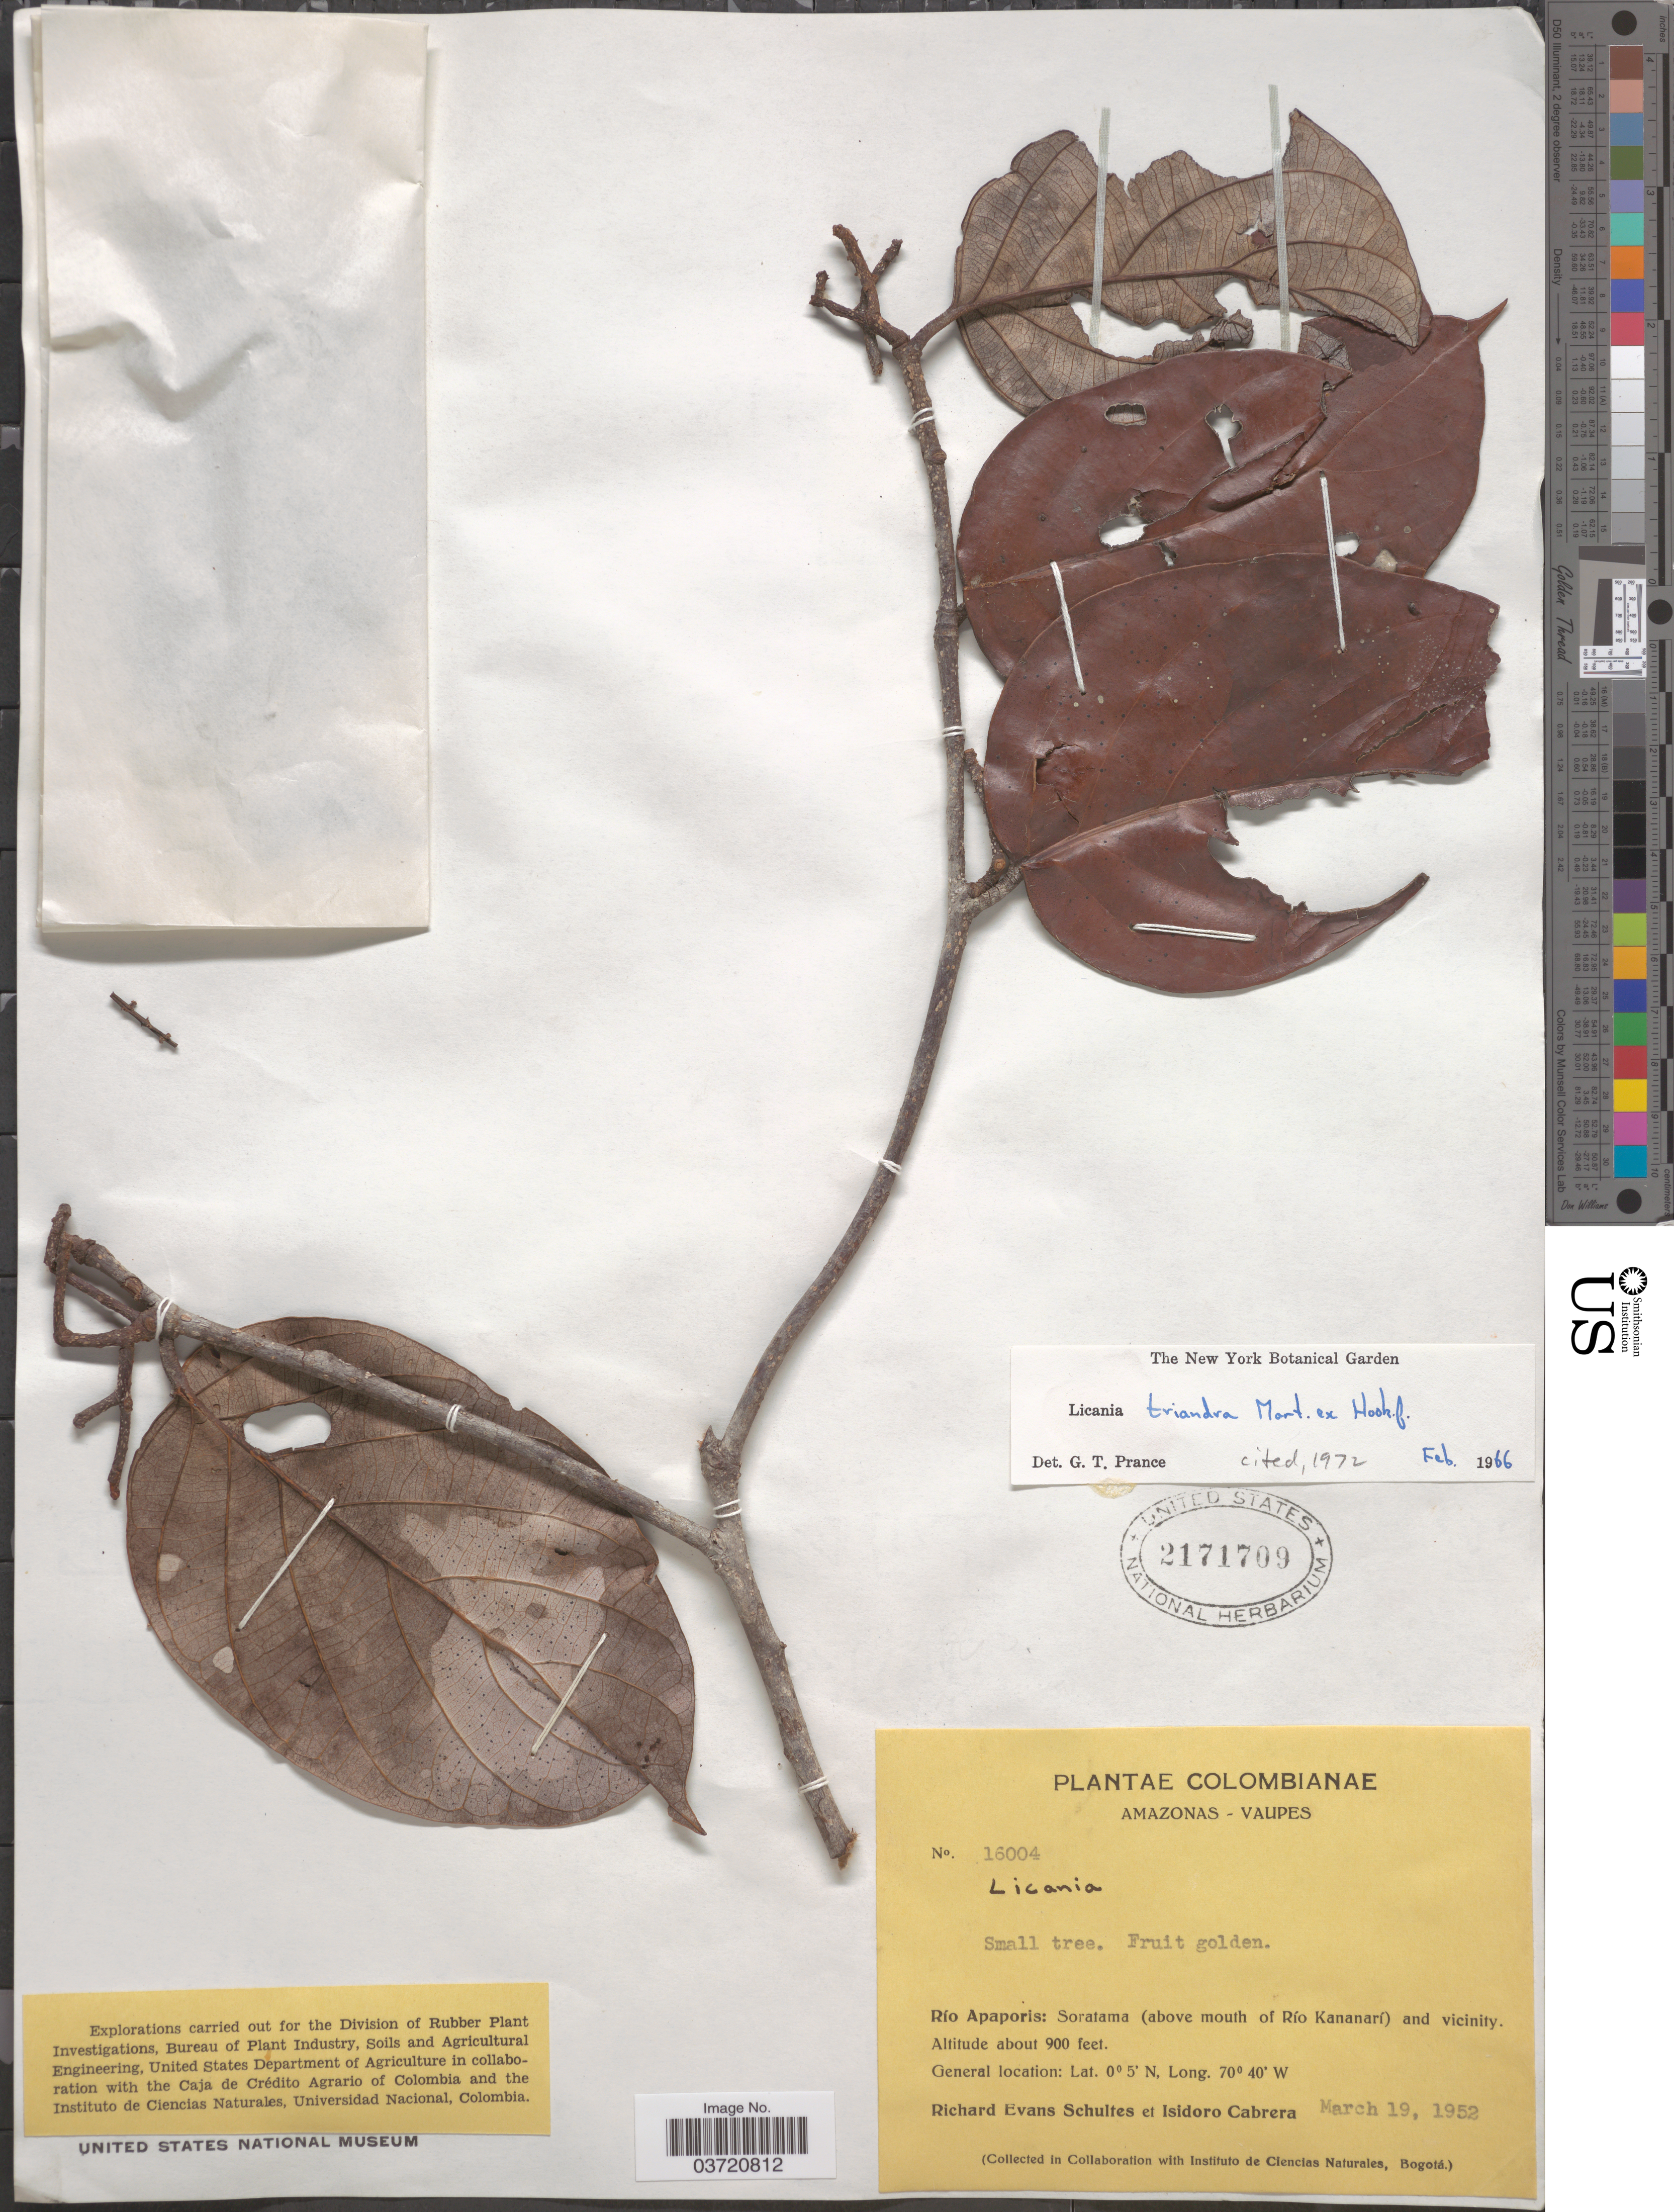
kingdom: Plantae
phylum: Tracheophyta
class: Magnoliopsida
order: Malpighiales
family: Chrysobalanaceae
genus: Licania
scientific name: Licania triandra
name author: Mart. ex Hook. f.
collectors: R. E. Schultes & I. Cabrera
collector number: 16004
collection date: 1952-03-19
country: Colombia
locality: Amazonas - Vaupes. Río Apaporis: Soratama (above mouth of Río Kananarí) and vicinity.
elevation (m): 274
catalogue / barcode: US 2171709